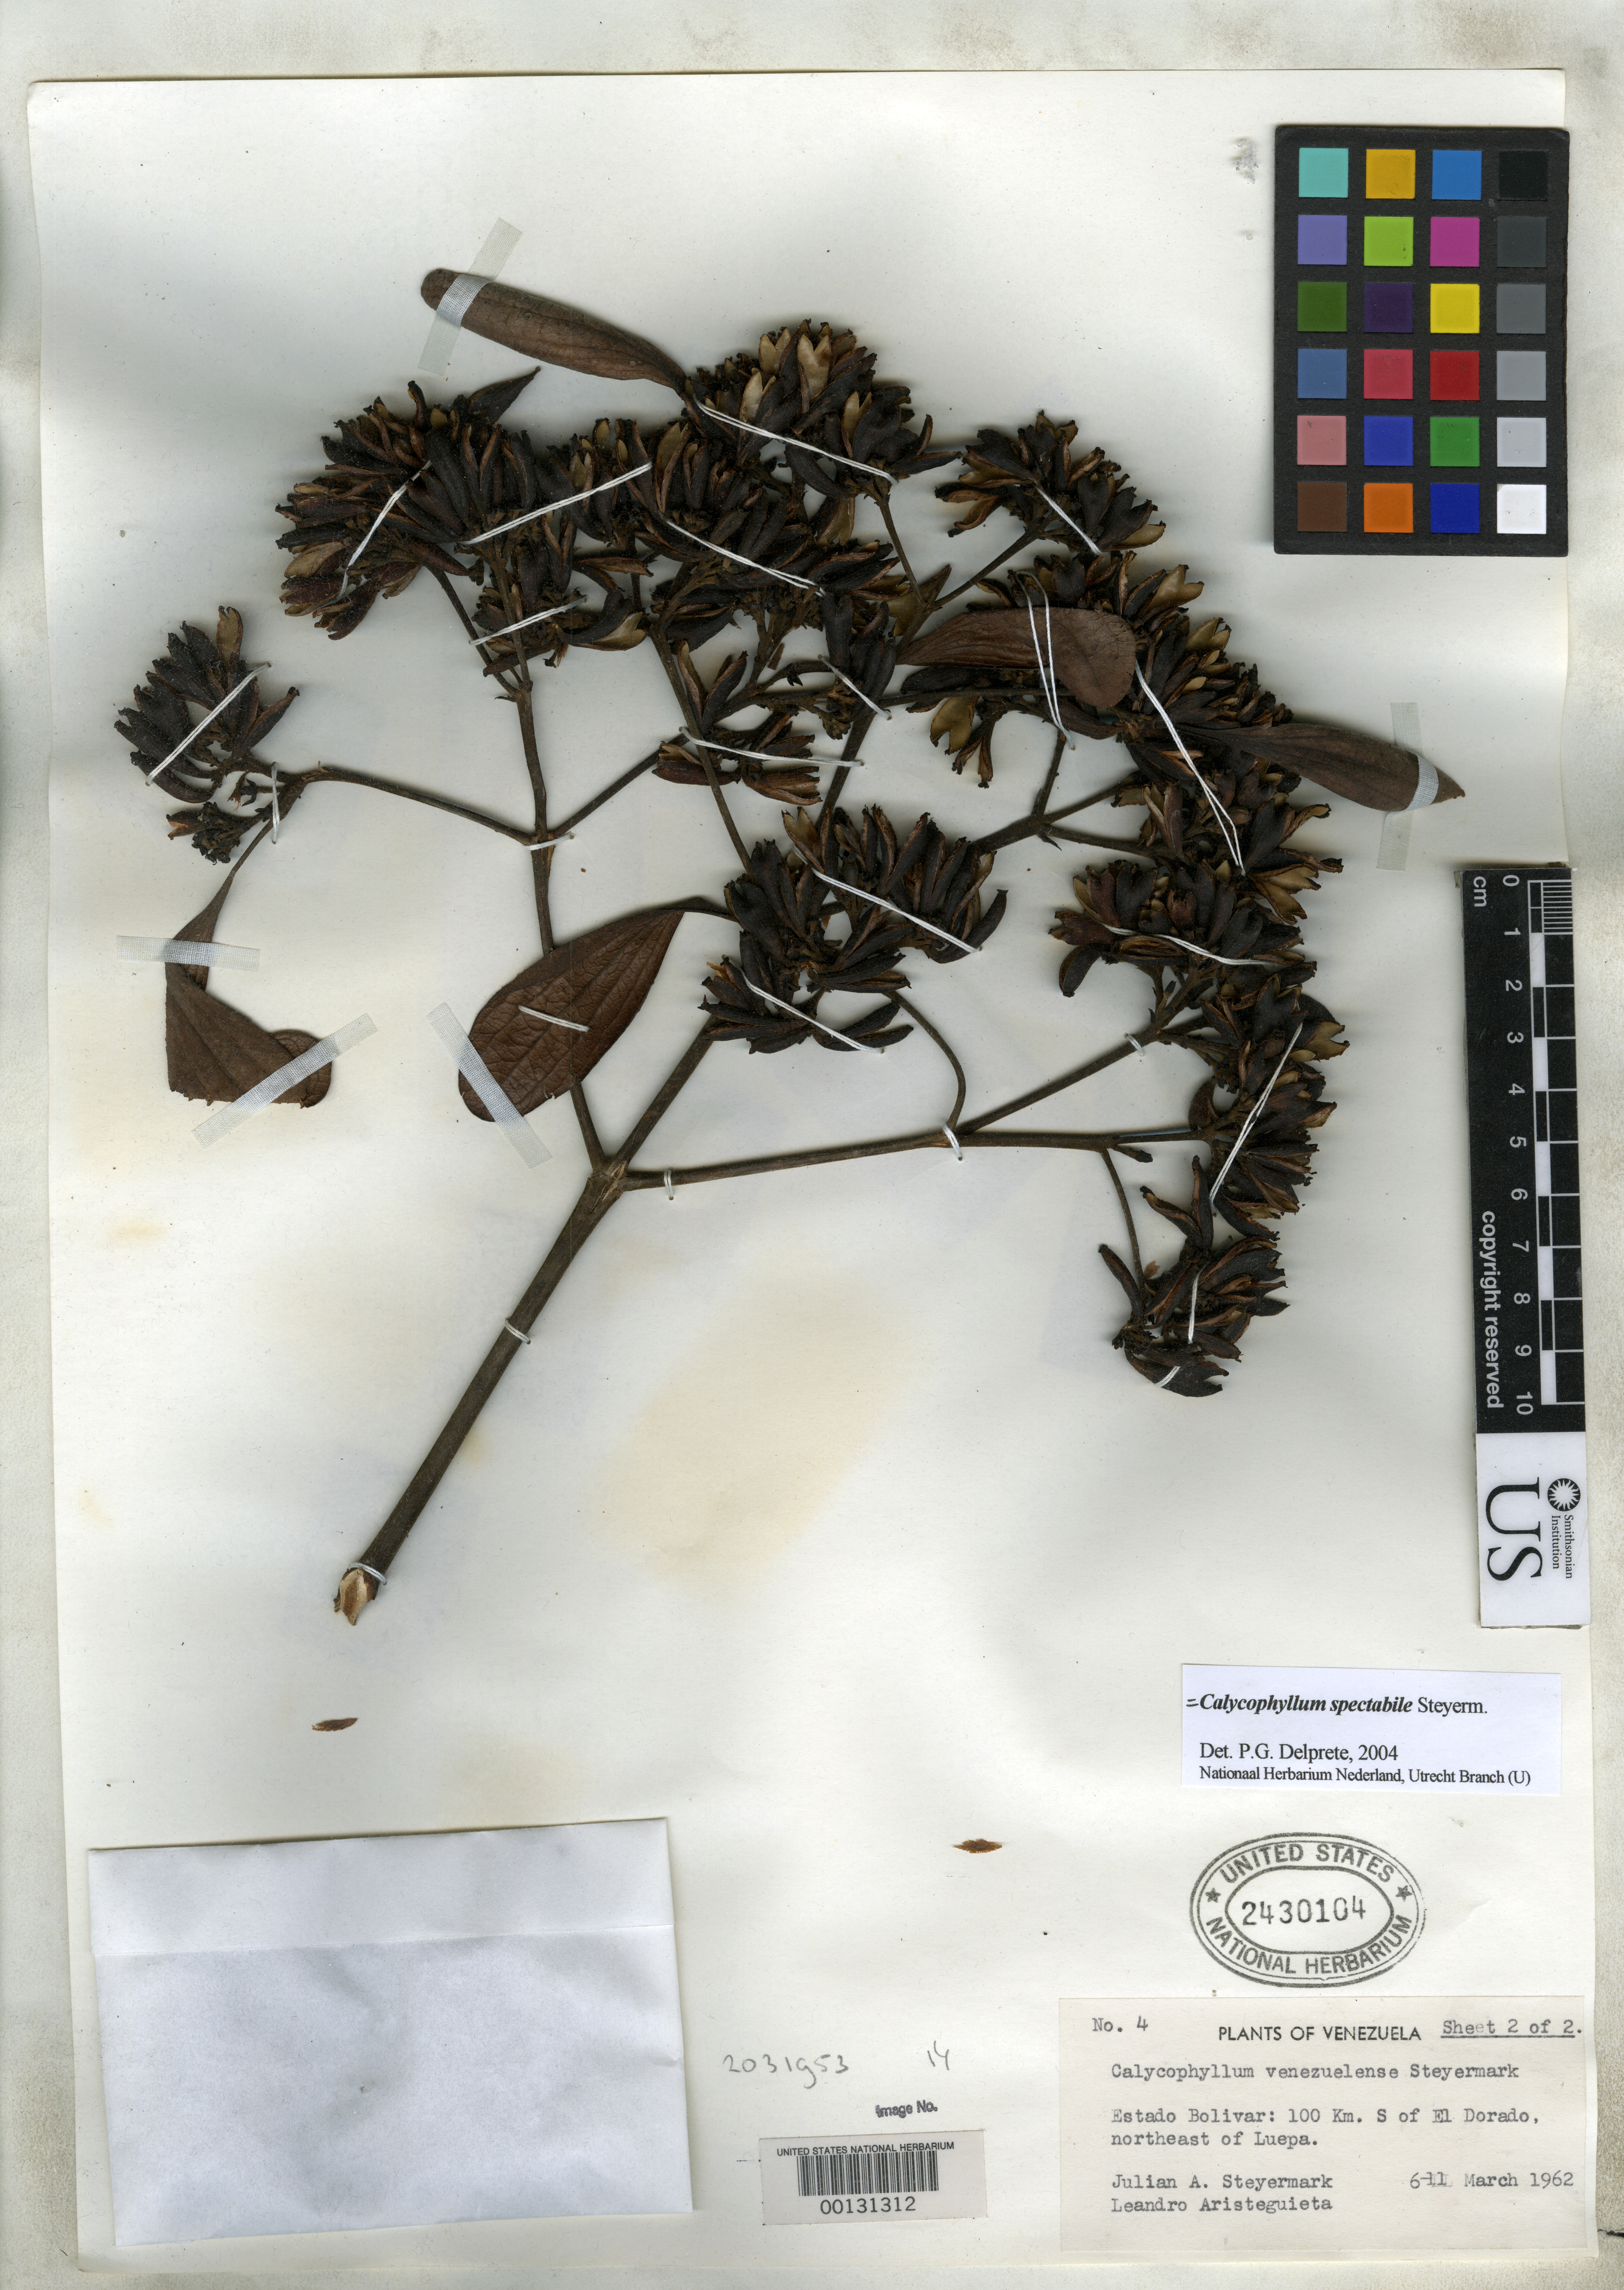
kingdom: Plantae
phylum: Tracheophyta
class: Magnoliopsida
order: Gentianales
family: Rubiaceae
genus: Calycophyllum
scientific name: Calycophyllum venezuelense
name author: Steyerm.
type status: Isotype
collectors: J. Steyermark & L. Aristeguieta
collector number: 4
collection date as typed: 06 Mar 1962 to 11 Mar 1962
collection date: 1962-03-06/1962-03-11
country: Venezuela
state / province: Bolivar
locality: Luepa, Cerro Pauji.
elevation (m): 800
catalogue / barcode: US 2430104